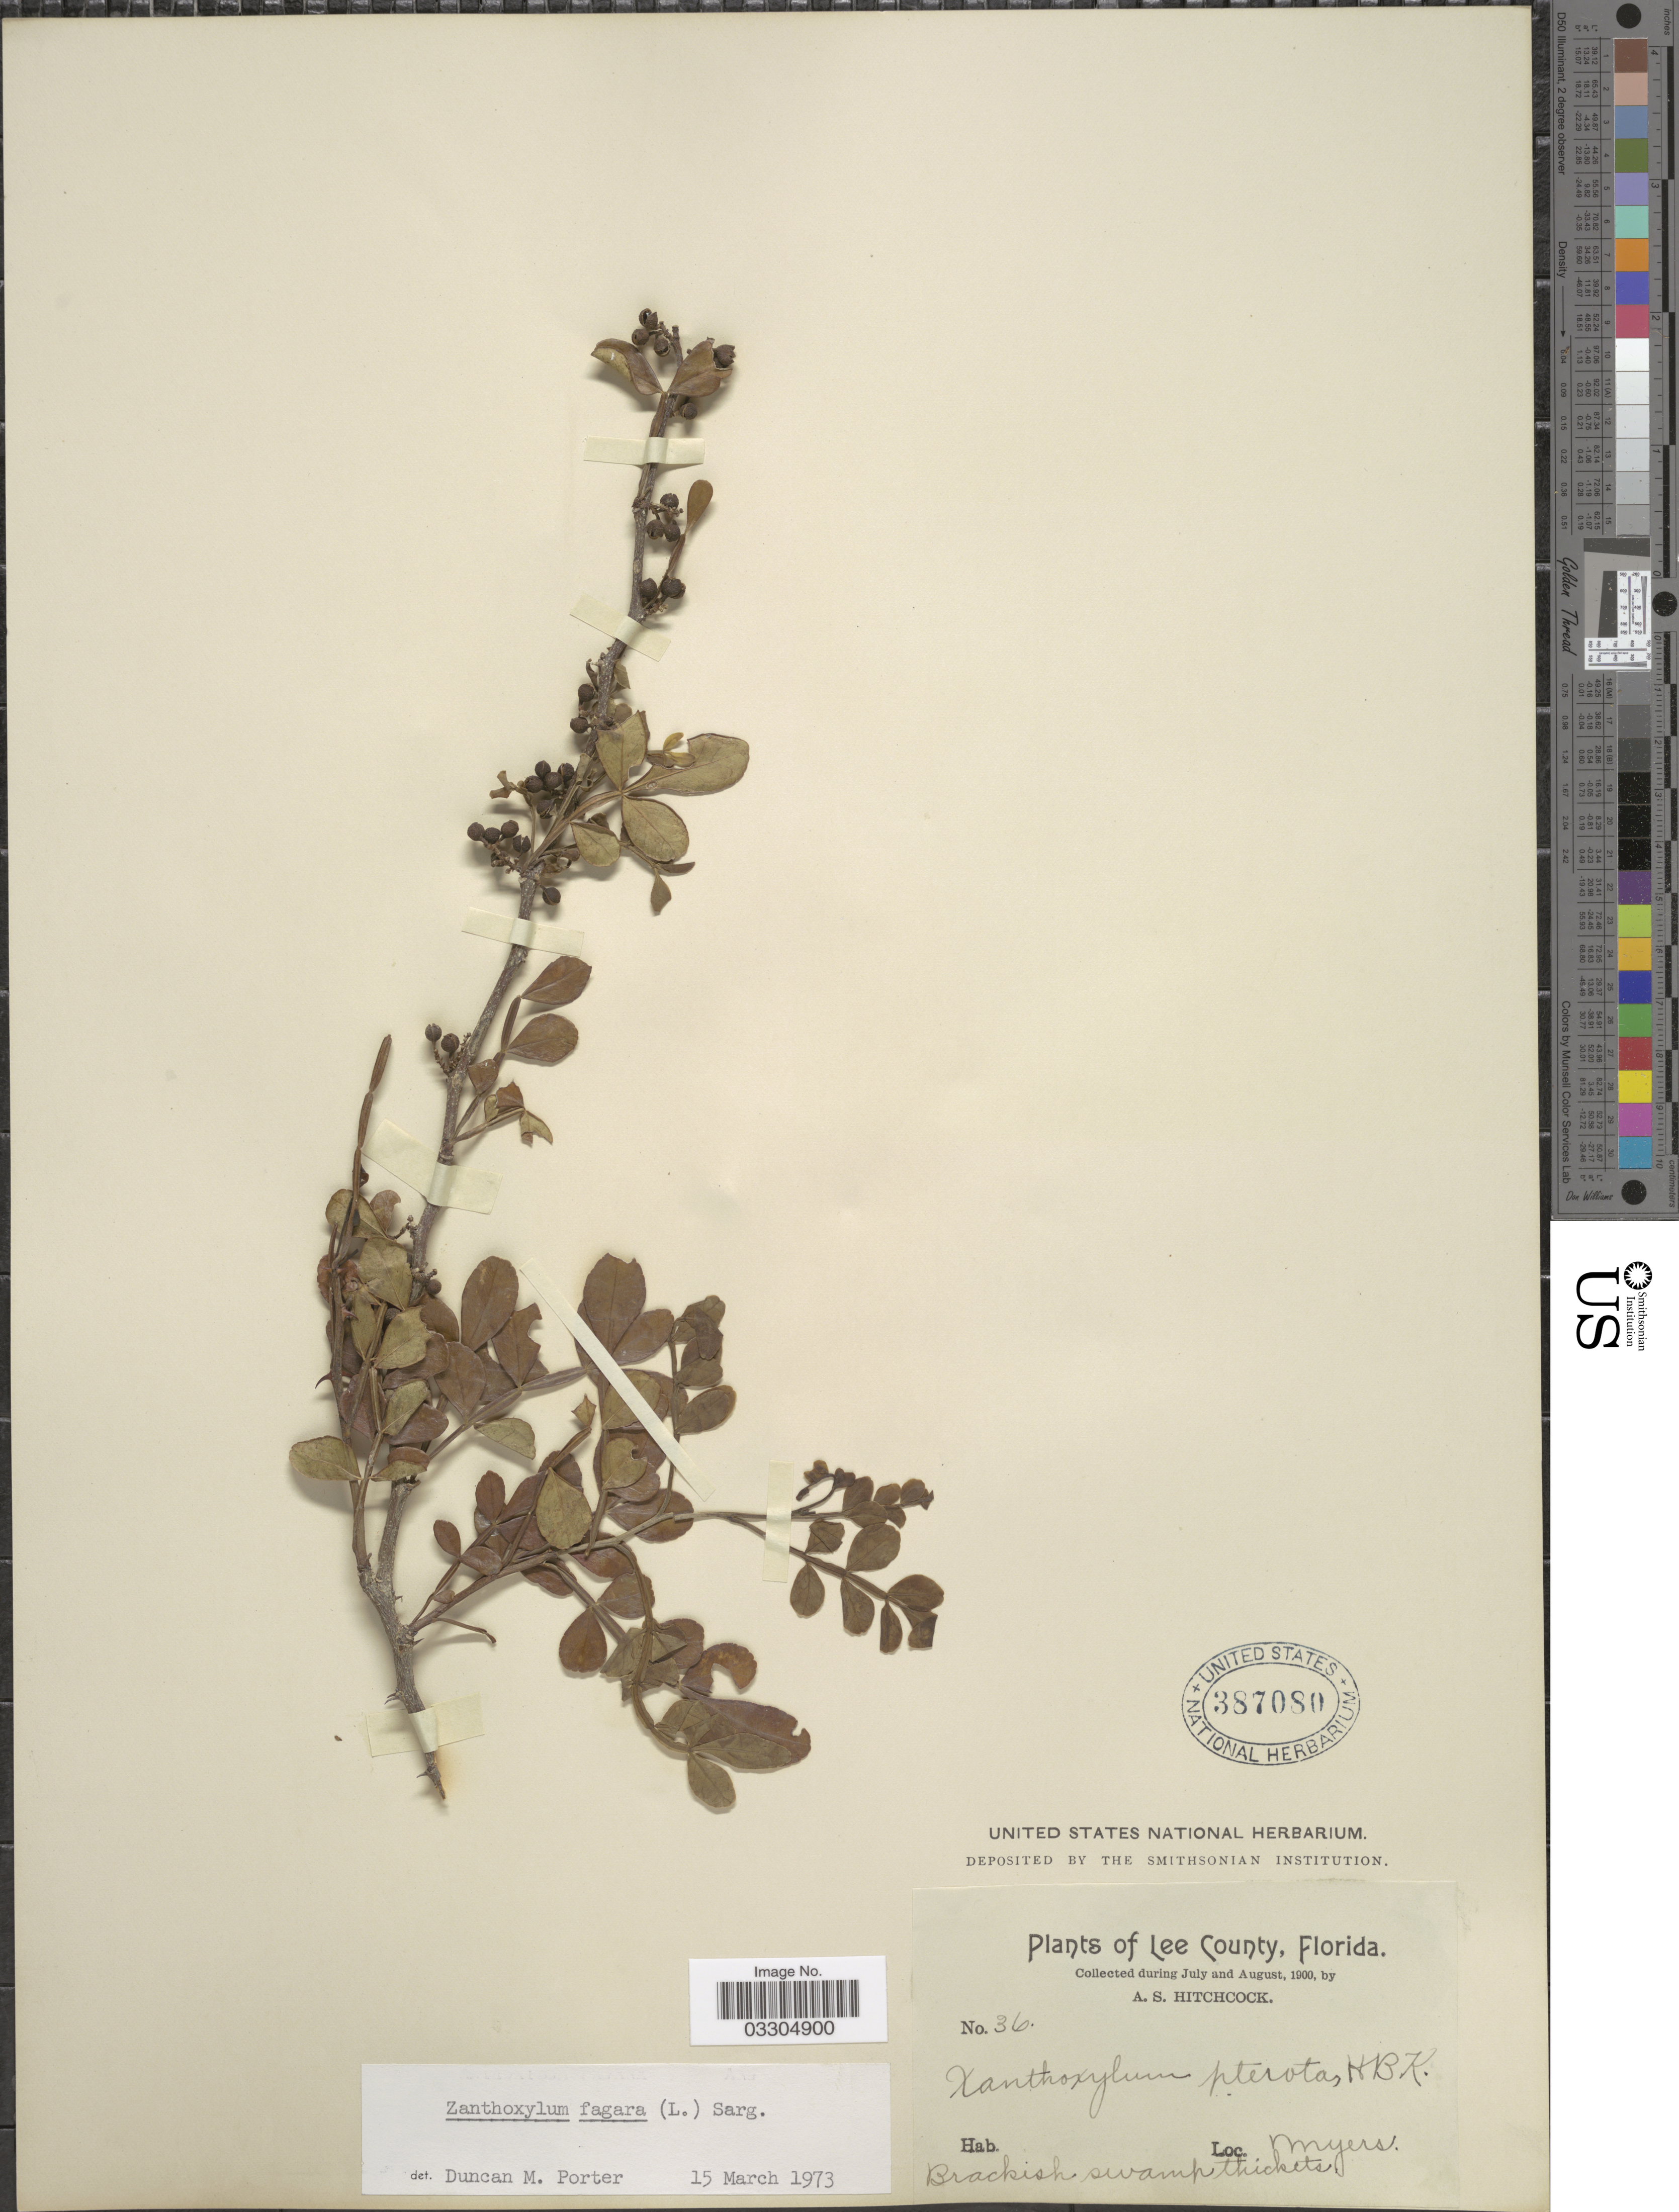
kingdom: Plantae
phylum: Tracheophyta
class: Magnoliopsida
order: Sapindales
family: Rutaceae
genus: Zanthoxylum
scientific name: Zanthoxylum fagara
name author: (L.) Sarg.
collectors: A. S. Hitchcock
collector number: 36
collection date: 1900-07/1900-08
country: United States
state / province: Florida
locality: Lee County. Myers.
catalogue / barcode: US 387080